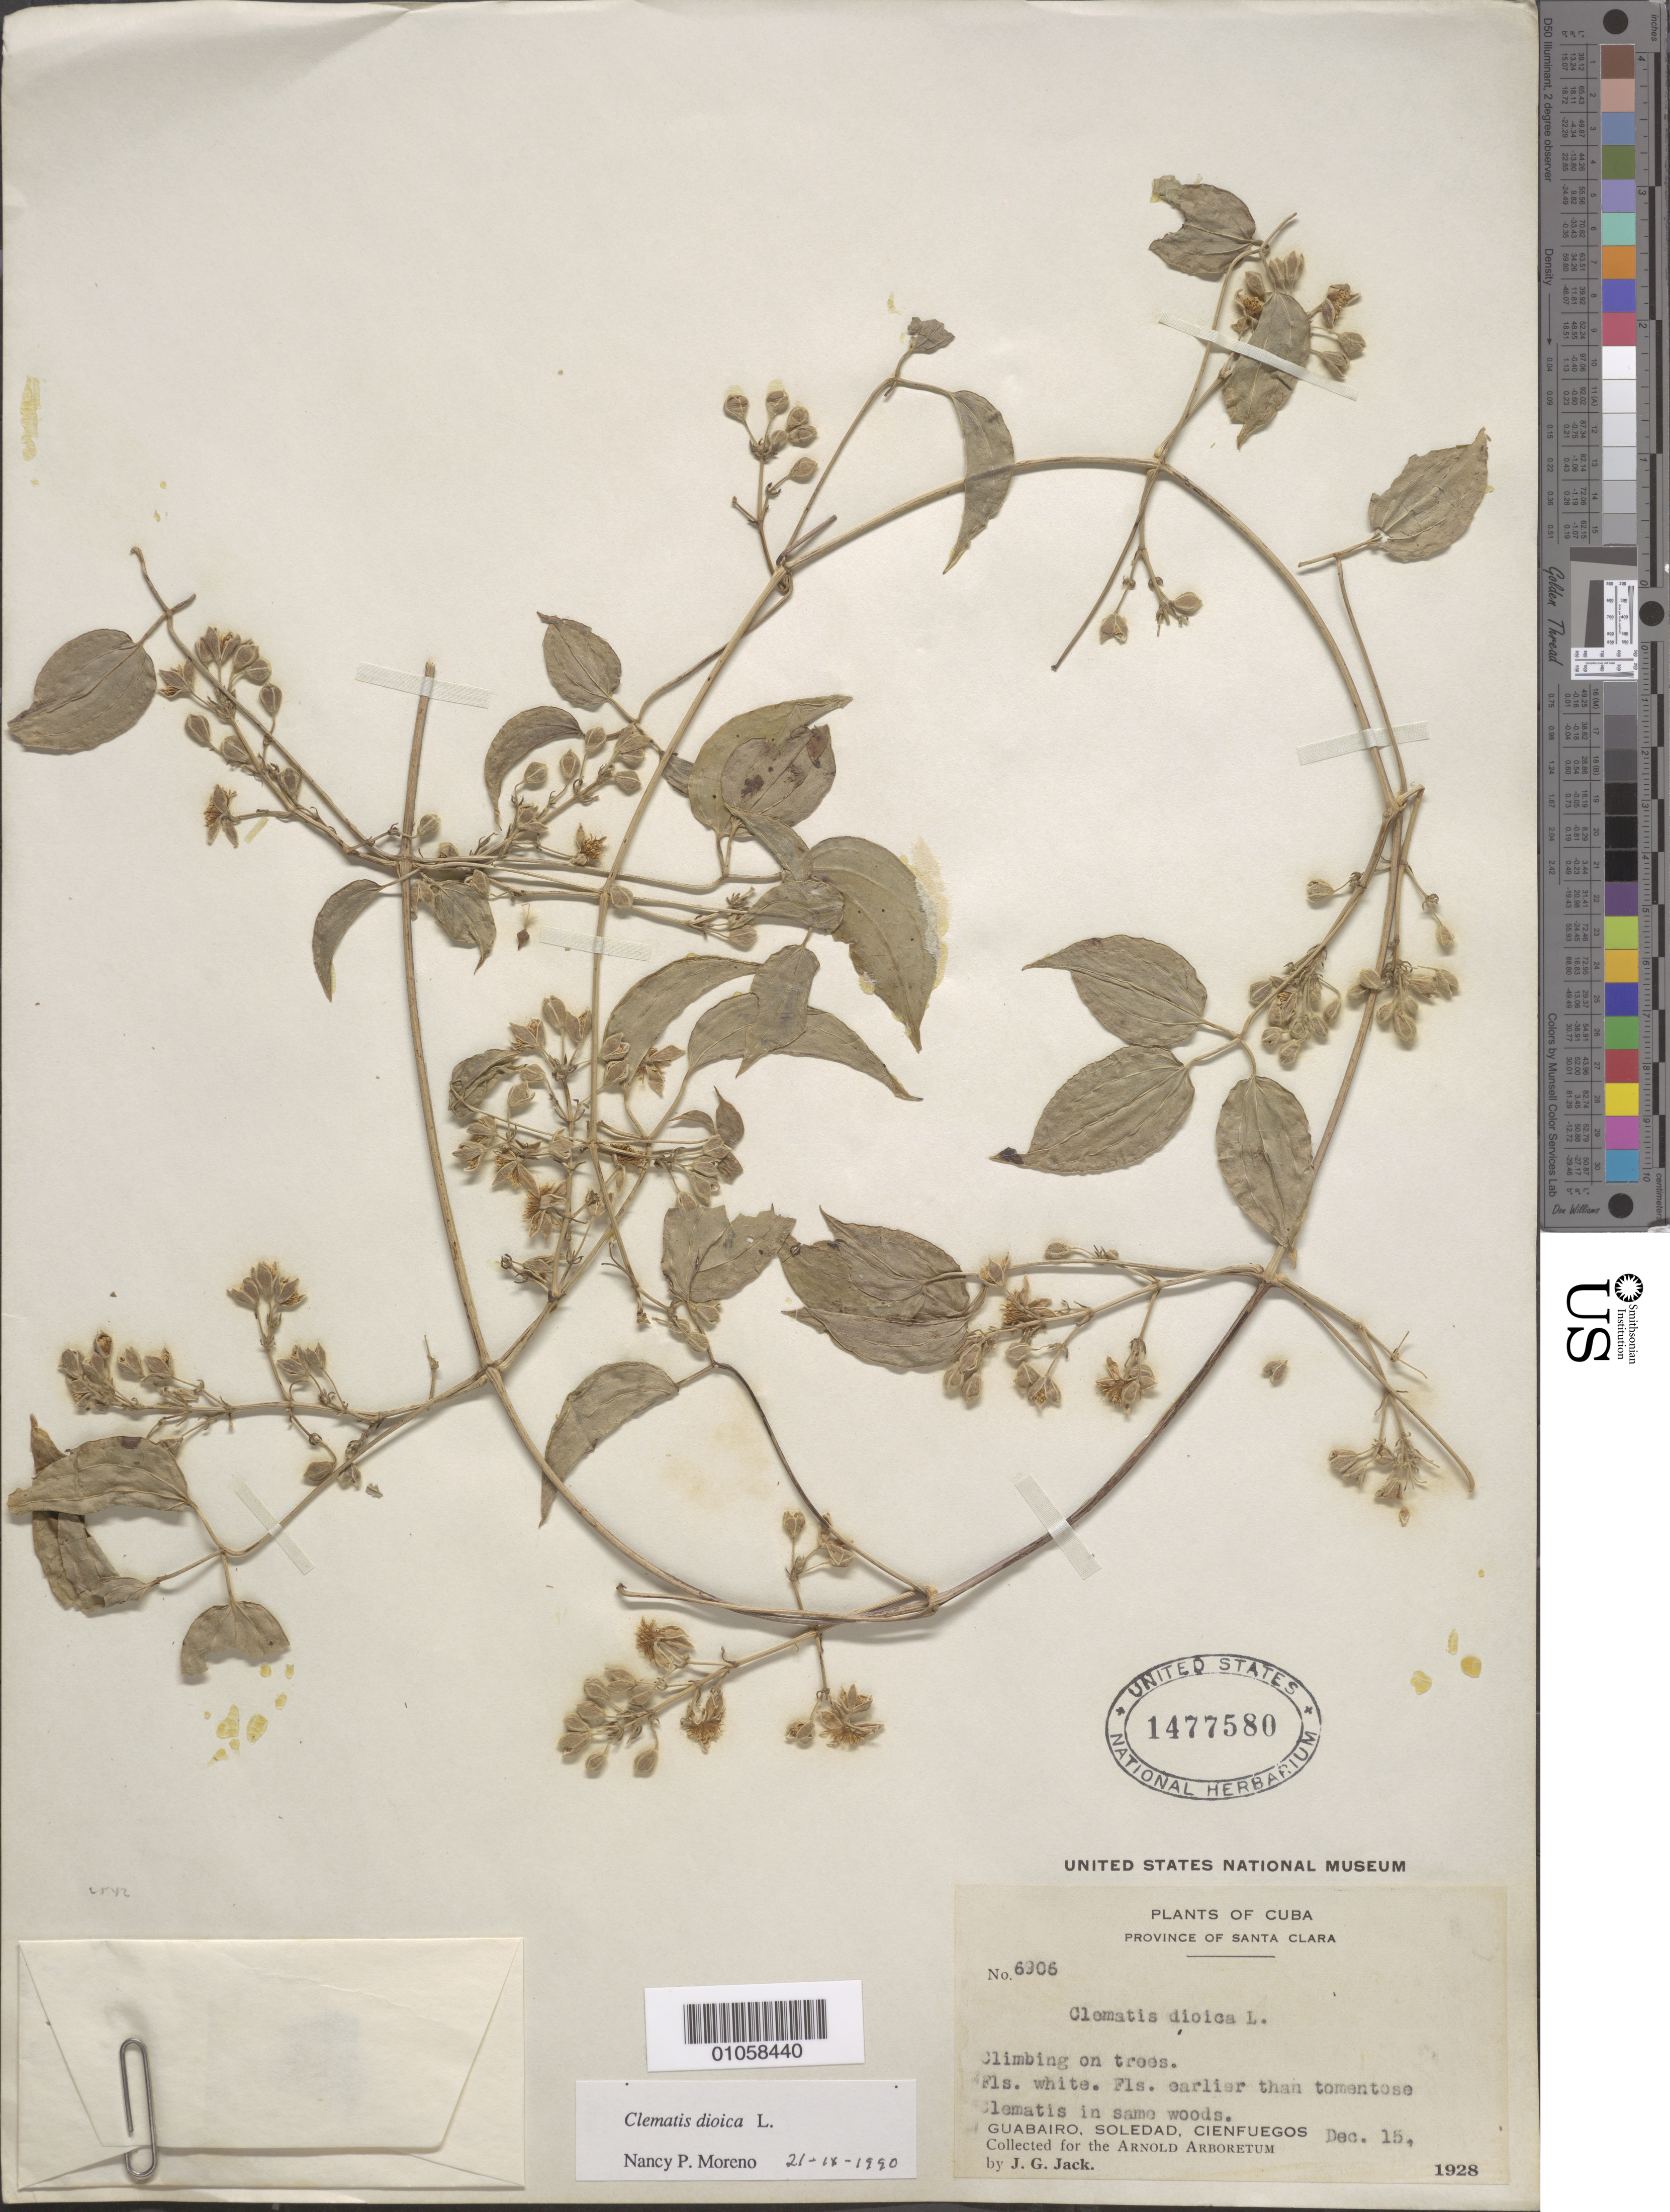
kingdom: Plantae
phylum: Tracheophyta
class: Magnoliopsida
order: Ranunculales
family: Ranunculaceae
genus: Clematis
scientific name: Clematis dioica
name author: L.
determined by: Moreno, N. P.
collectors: J. G. Jack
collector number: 6906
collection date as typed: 15 Dec 1928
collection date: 1928-12-15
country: Cuba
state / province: Cienfuegos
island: Cuba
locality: Guabairo, Soledad, Cienfuegos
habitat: Climbing on trees. Clematis in same woods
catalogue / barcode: US 1477580